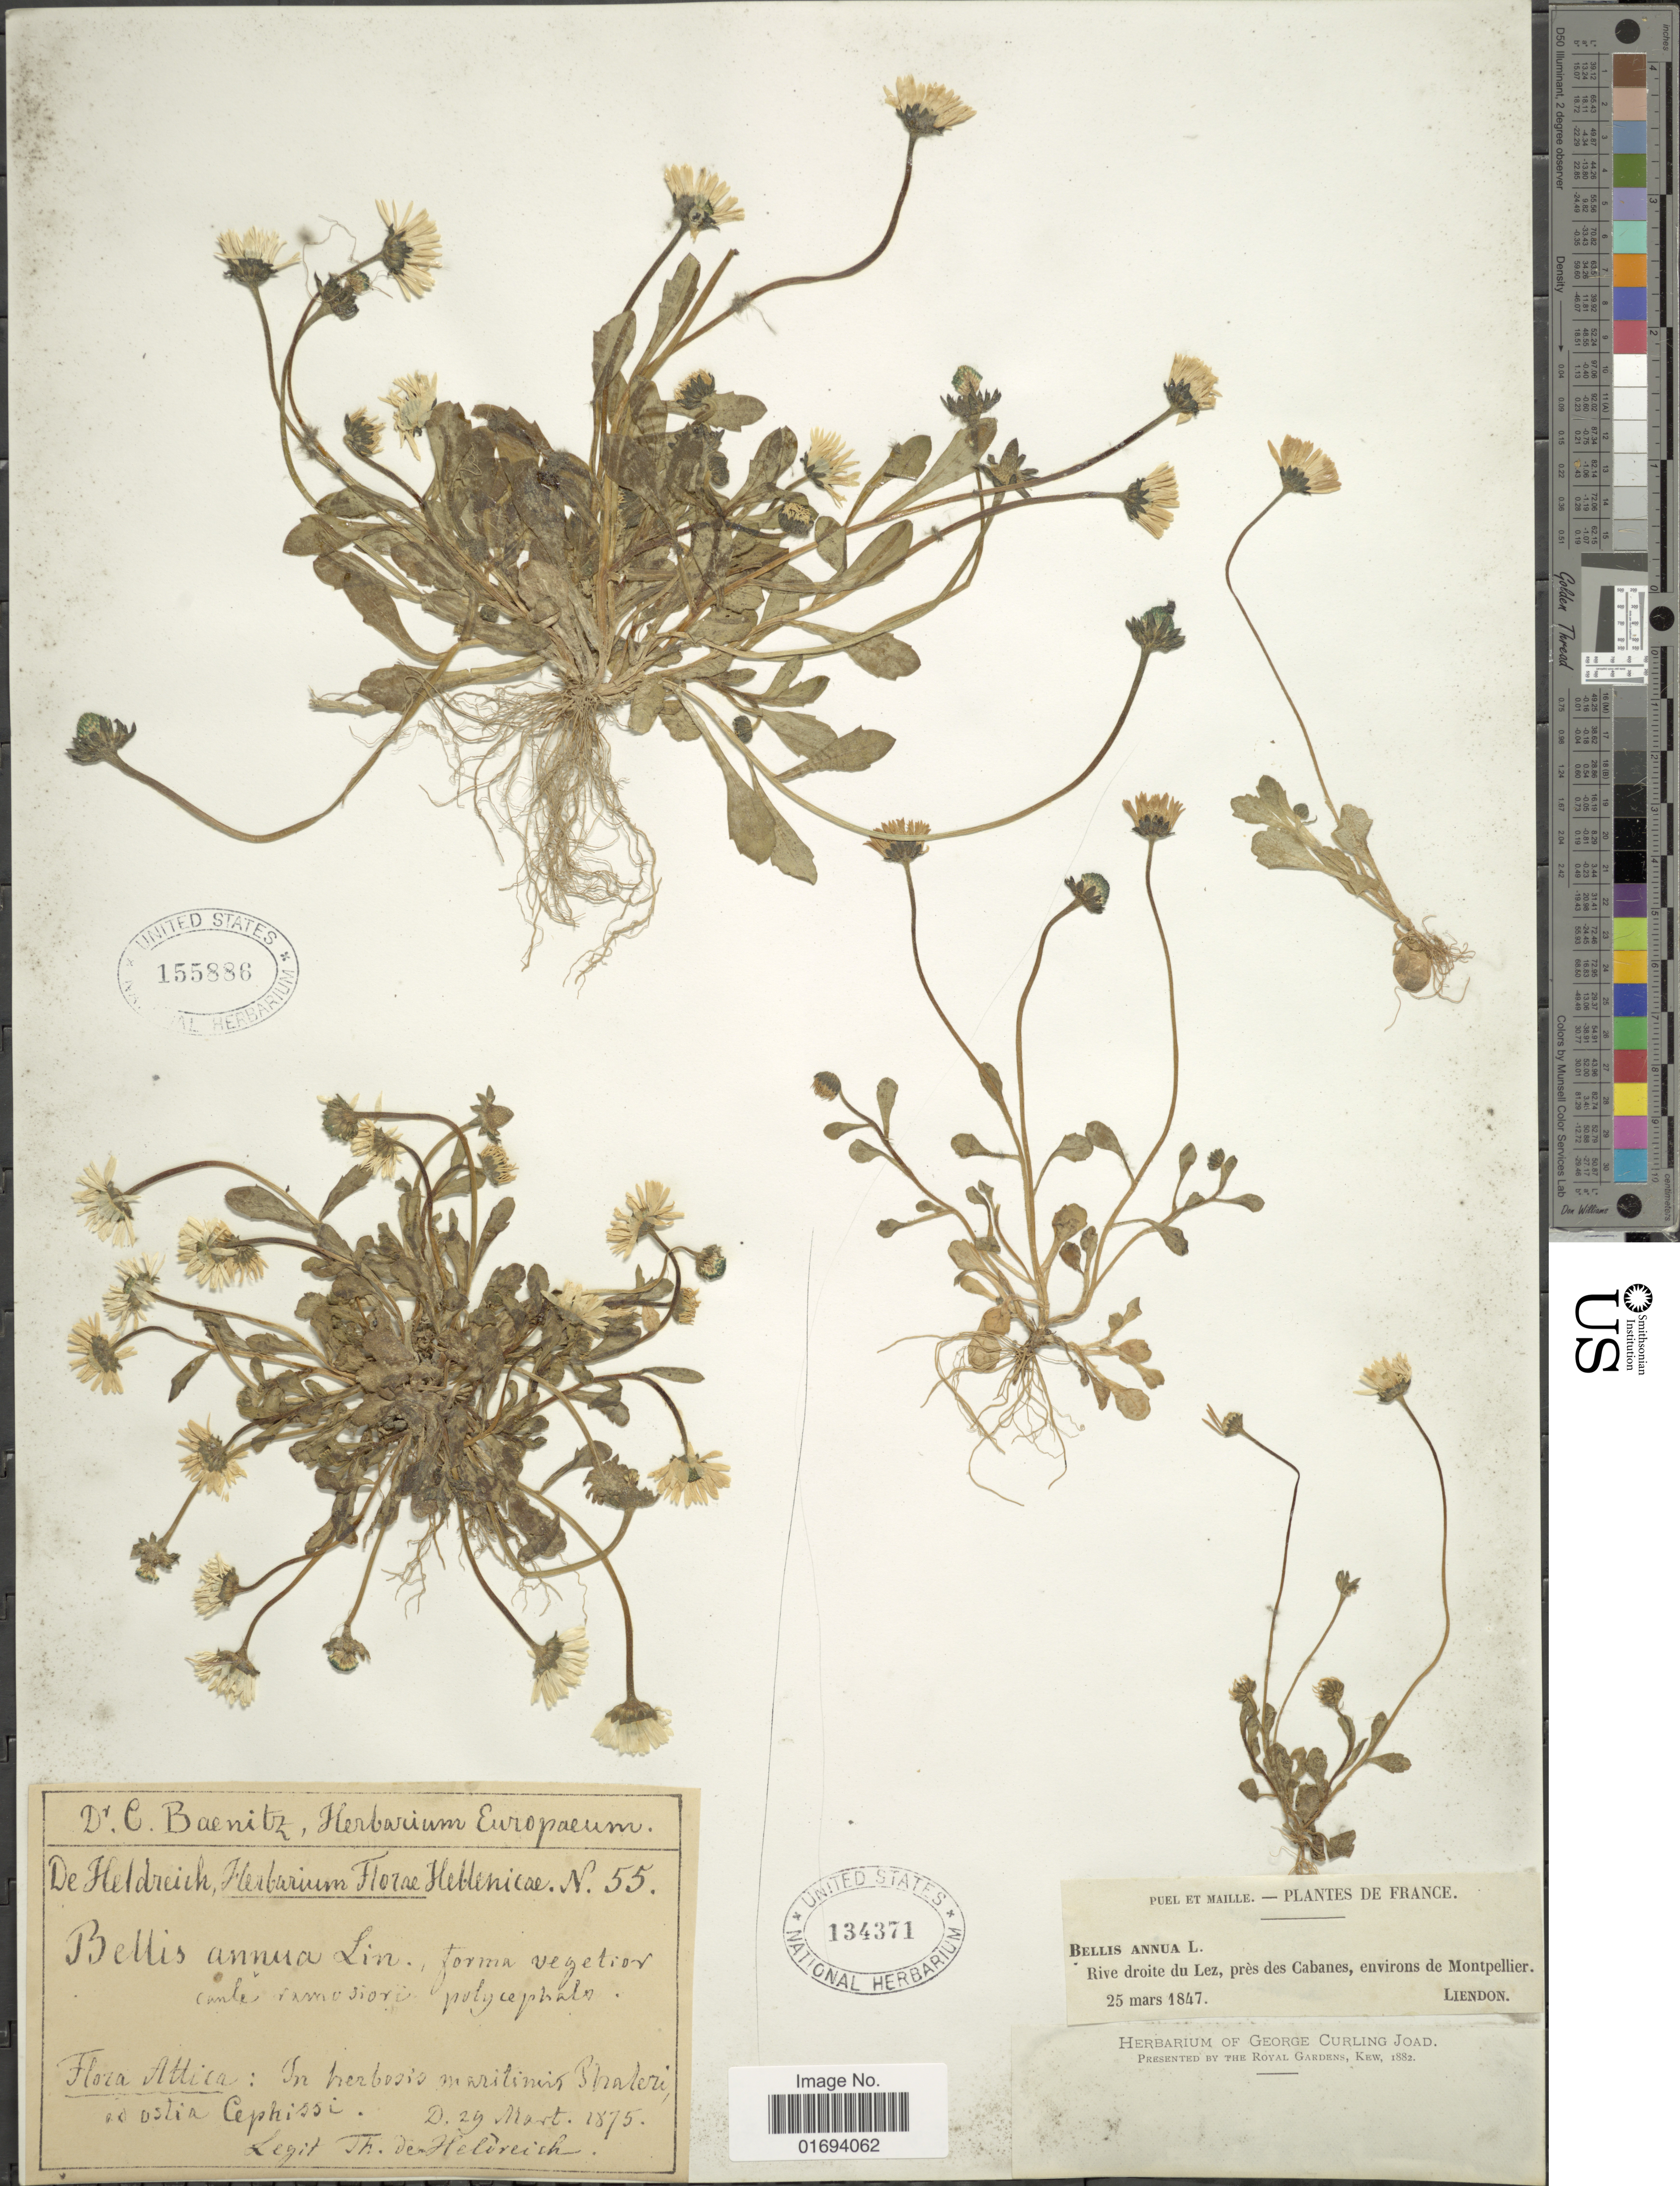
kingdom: Plantae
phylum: Tracheophyta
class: Magnoliopsida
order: Asterales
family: Asteraceae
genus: Bellis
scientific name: Bellis annua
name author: L.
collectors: Liendon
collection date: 1847-03-25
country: France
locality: Rive droite du Lez, pres des Cabanes, environs de Montpellier.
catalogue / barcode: US 134371-2